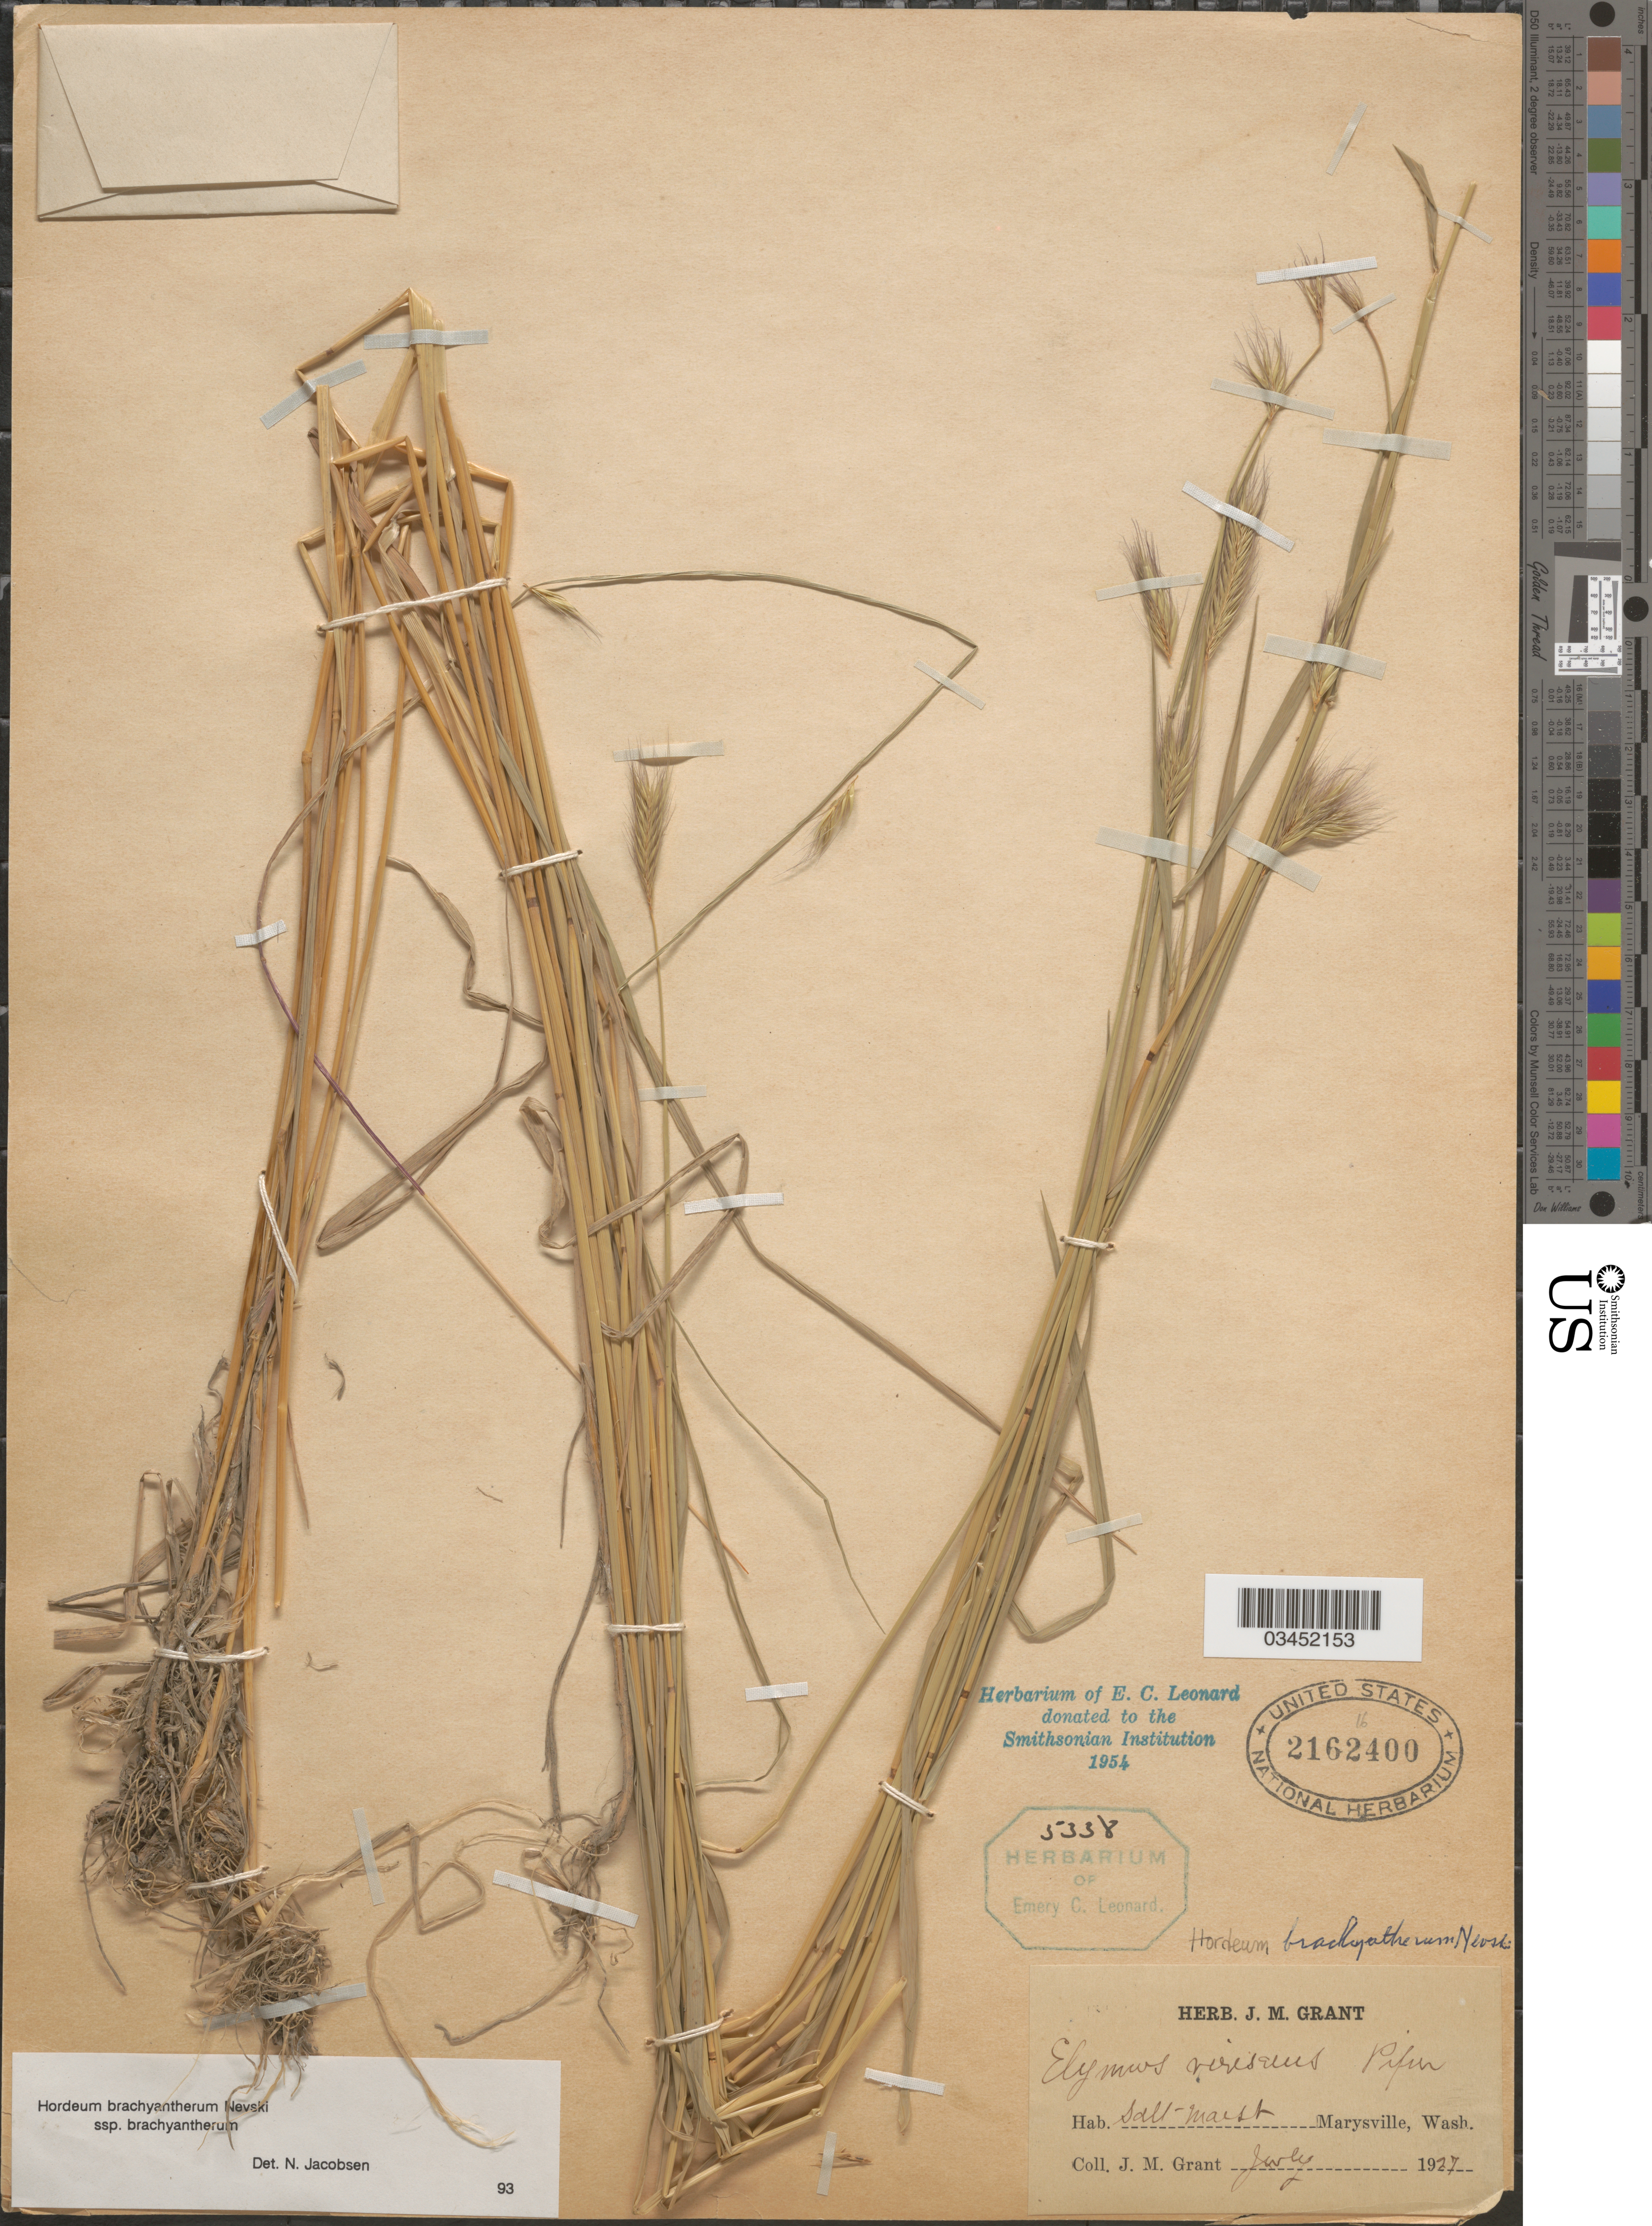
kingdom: Plantae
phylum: Tracheophyta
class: Liliopsida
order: Poales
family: Poaceae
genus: Hordeum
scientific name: Hordeum brachyantherum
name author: Nevski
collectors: J. M. Grant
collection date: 1927-07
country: United States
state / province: Washington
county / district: Snohomish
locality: Salt Marsh. Marysville.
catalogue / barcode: US 2162400